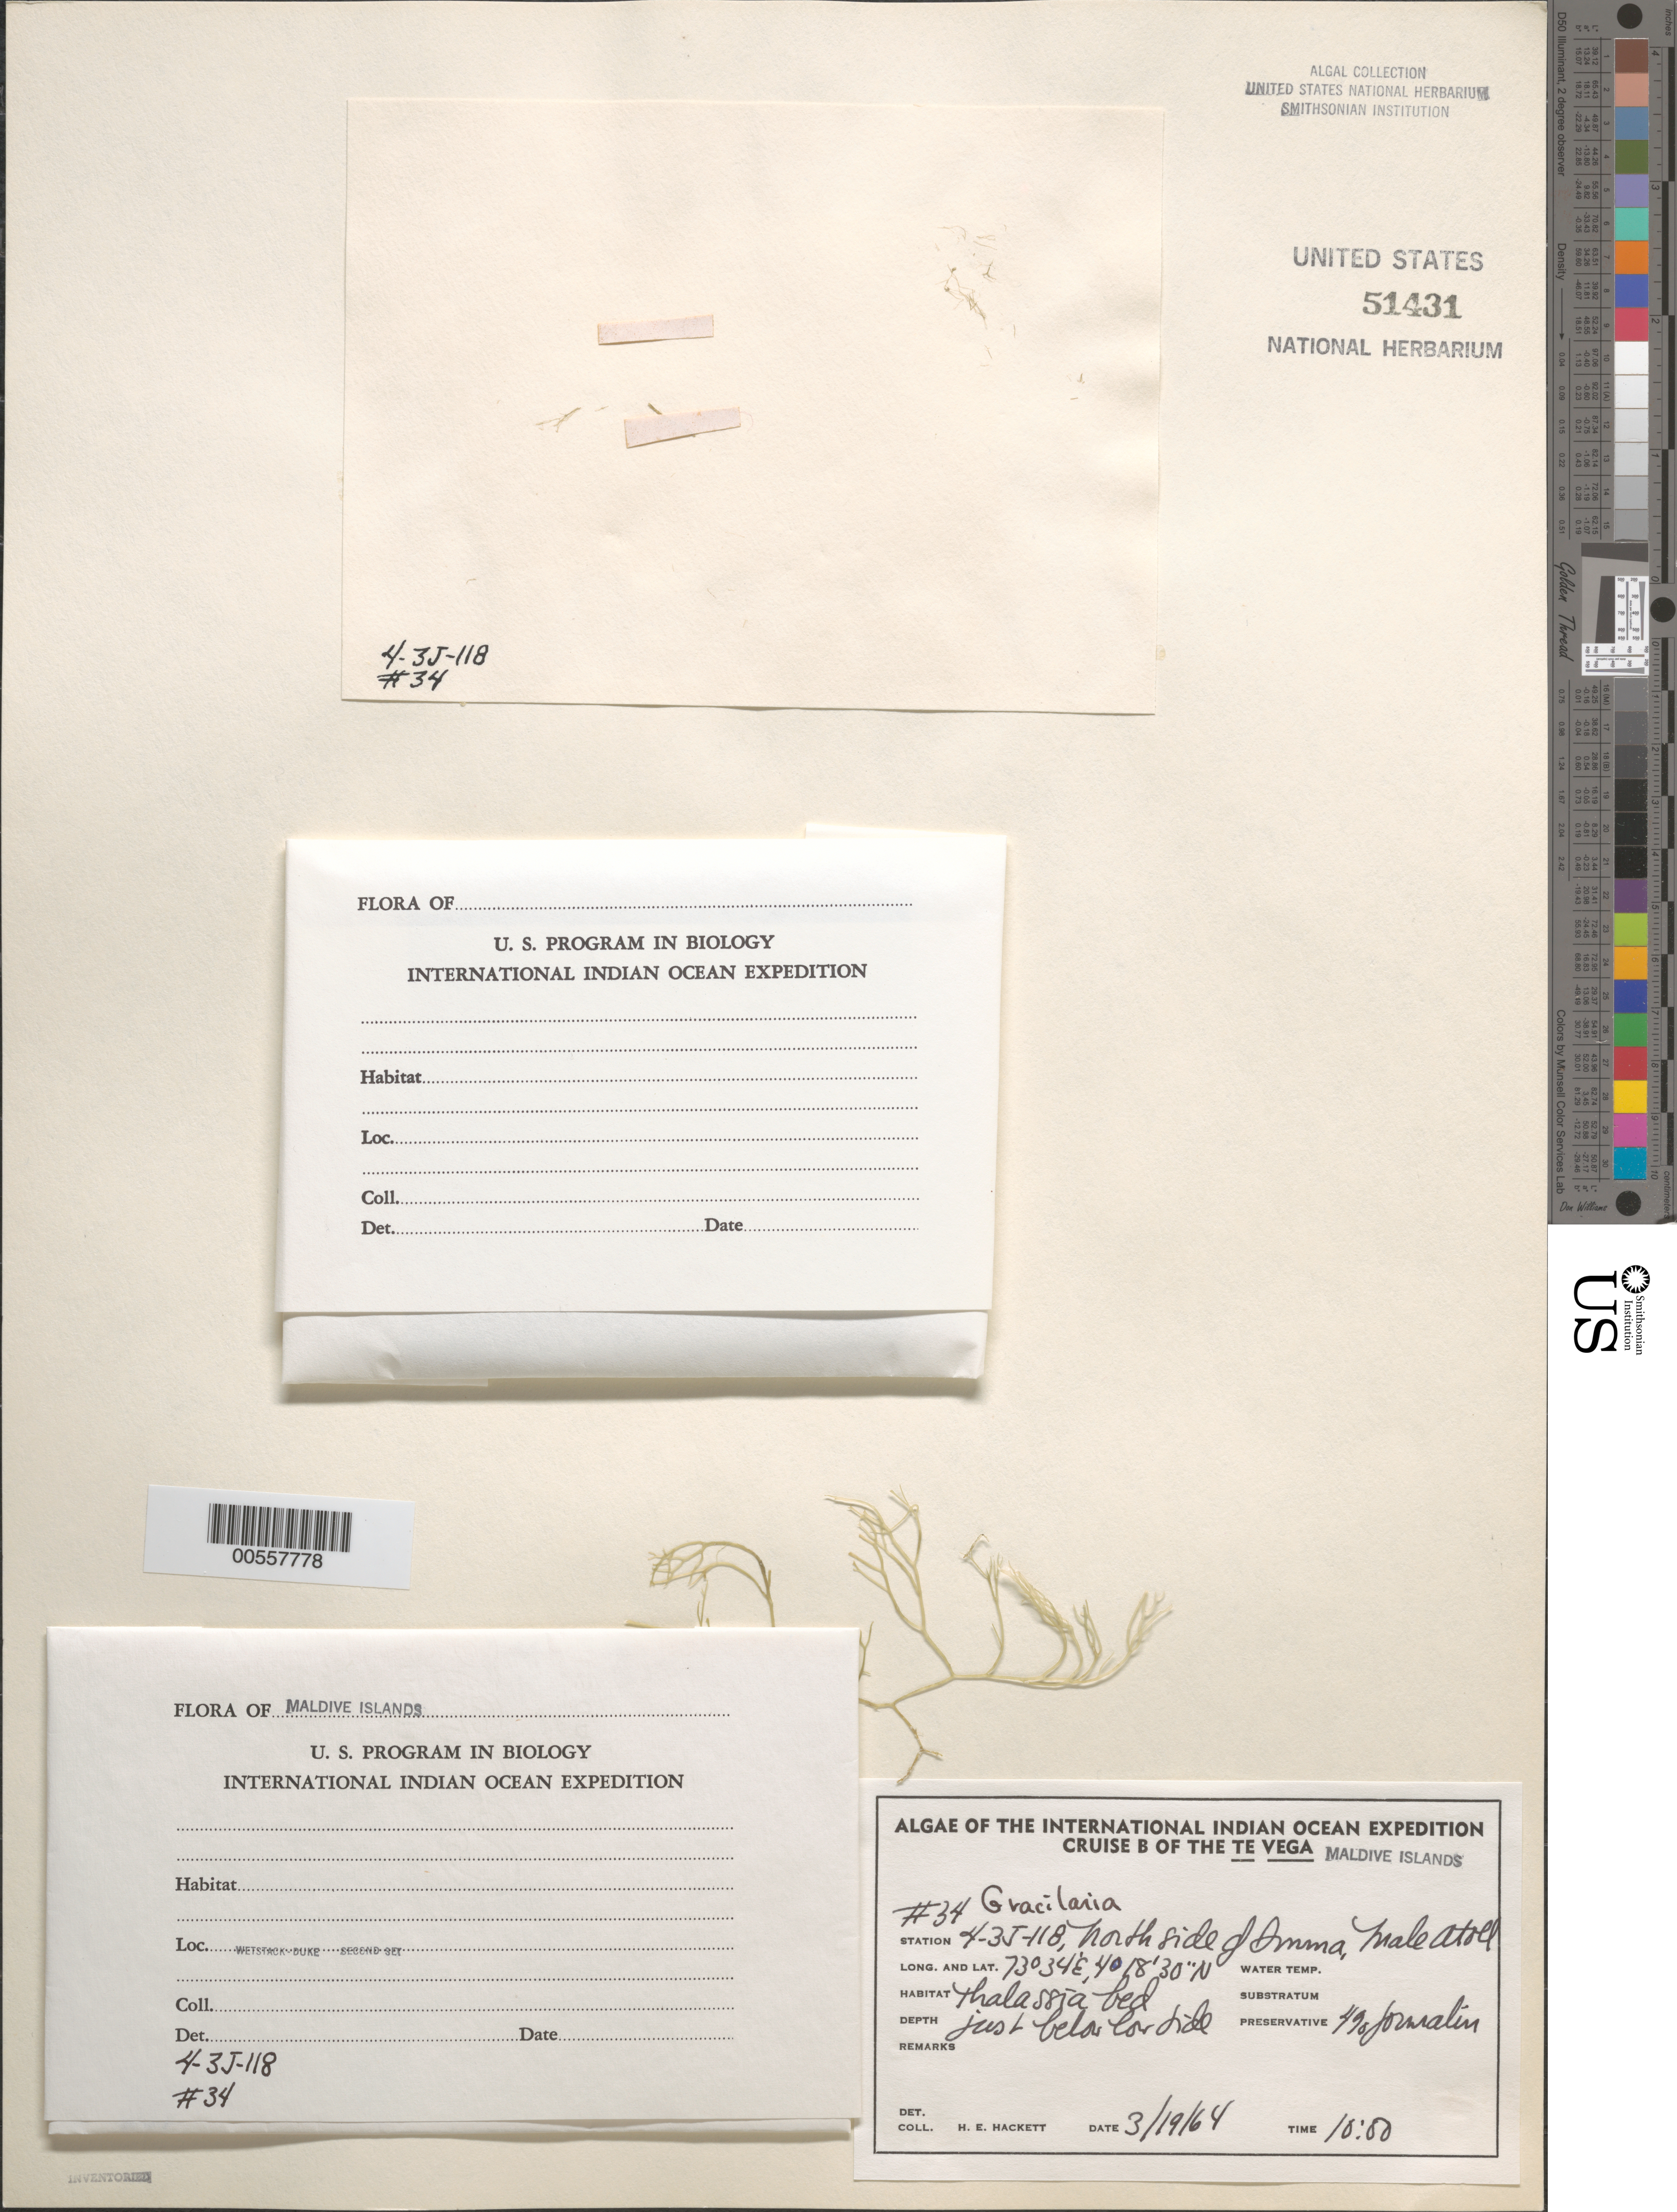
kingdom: Plantae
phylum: Rhodophyta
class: Florideophyceae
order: Gracilariales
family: Gracilariaceae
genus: Gracilaria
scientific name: Gracilaria sp.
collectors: H. E. Hackett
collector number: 34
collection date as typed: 19 Mar 1964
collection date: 1964-03-19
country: Maldive Islands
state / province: Kaafu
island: North Imma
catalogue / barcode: US 51431